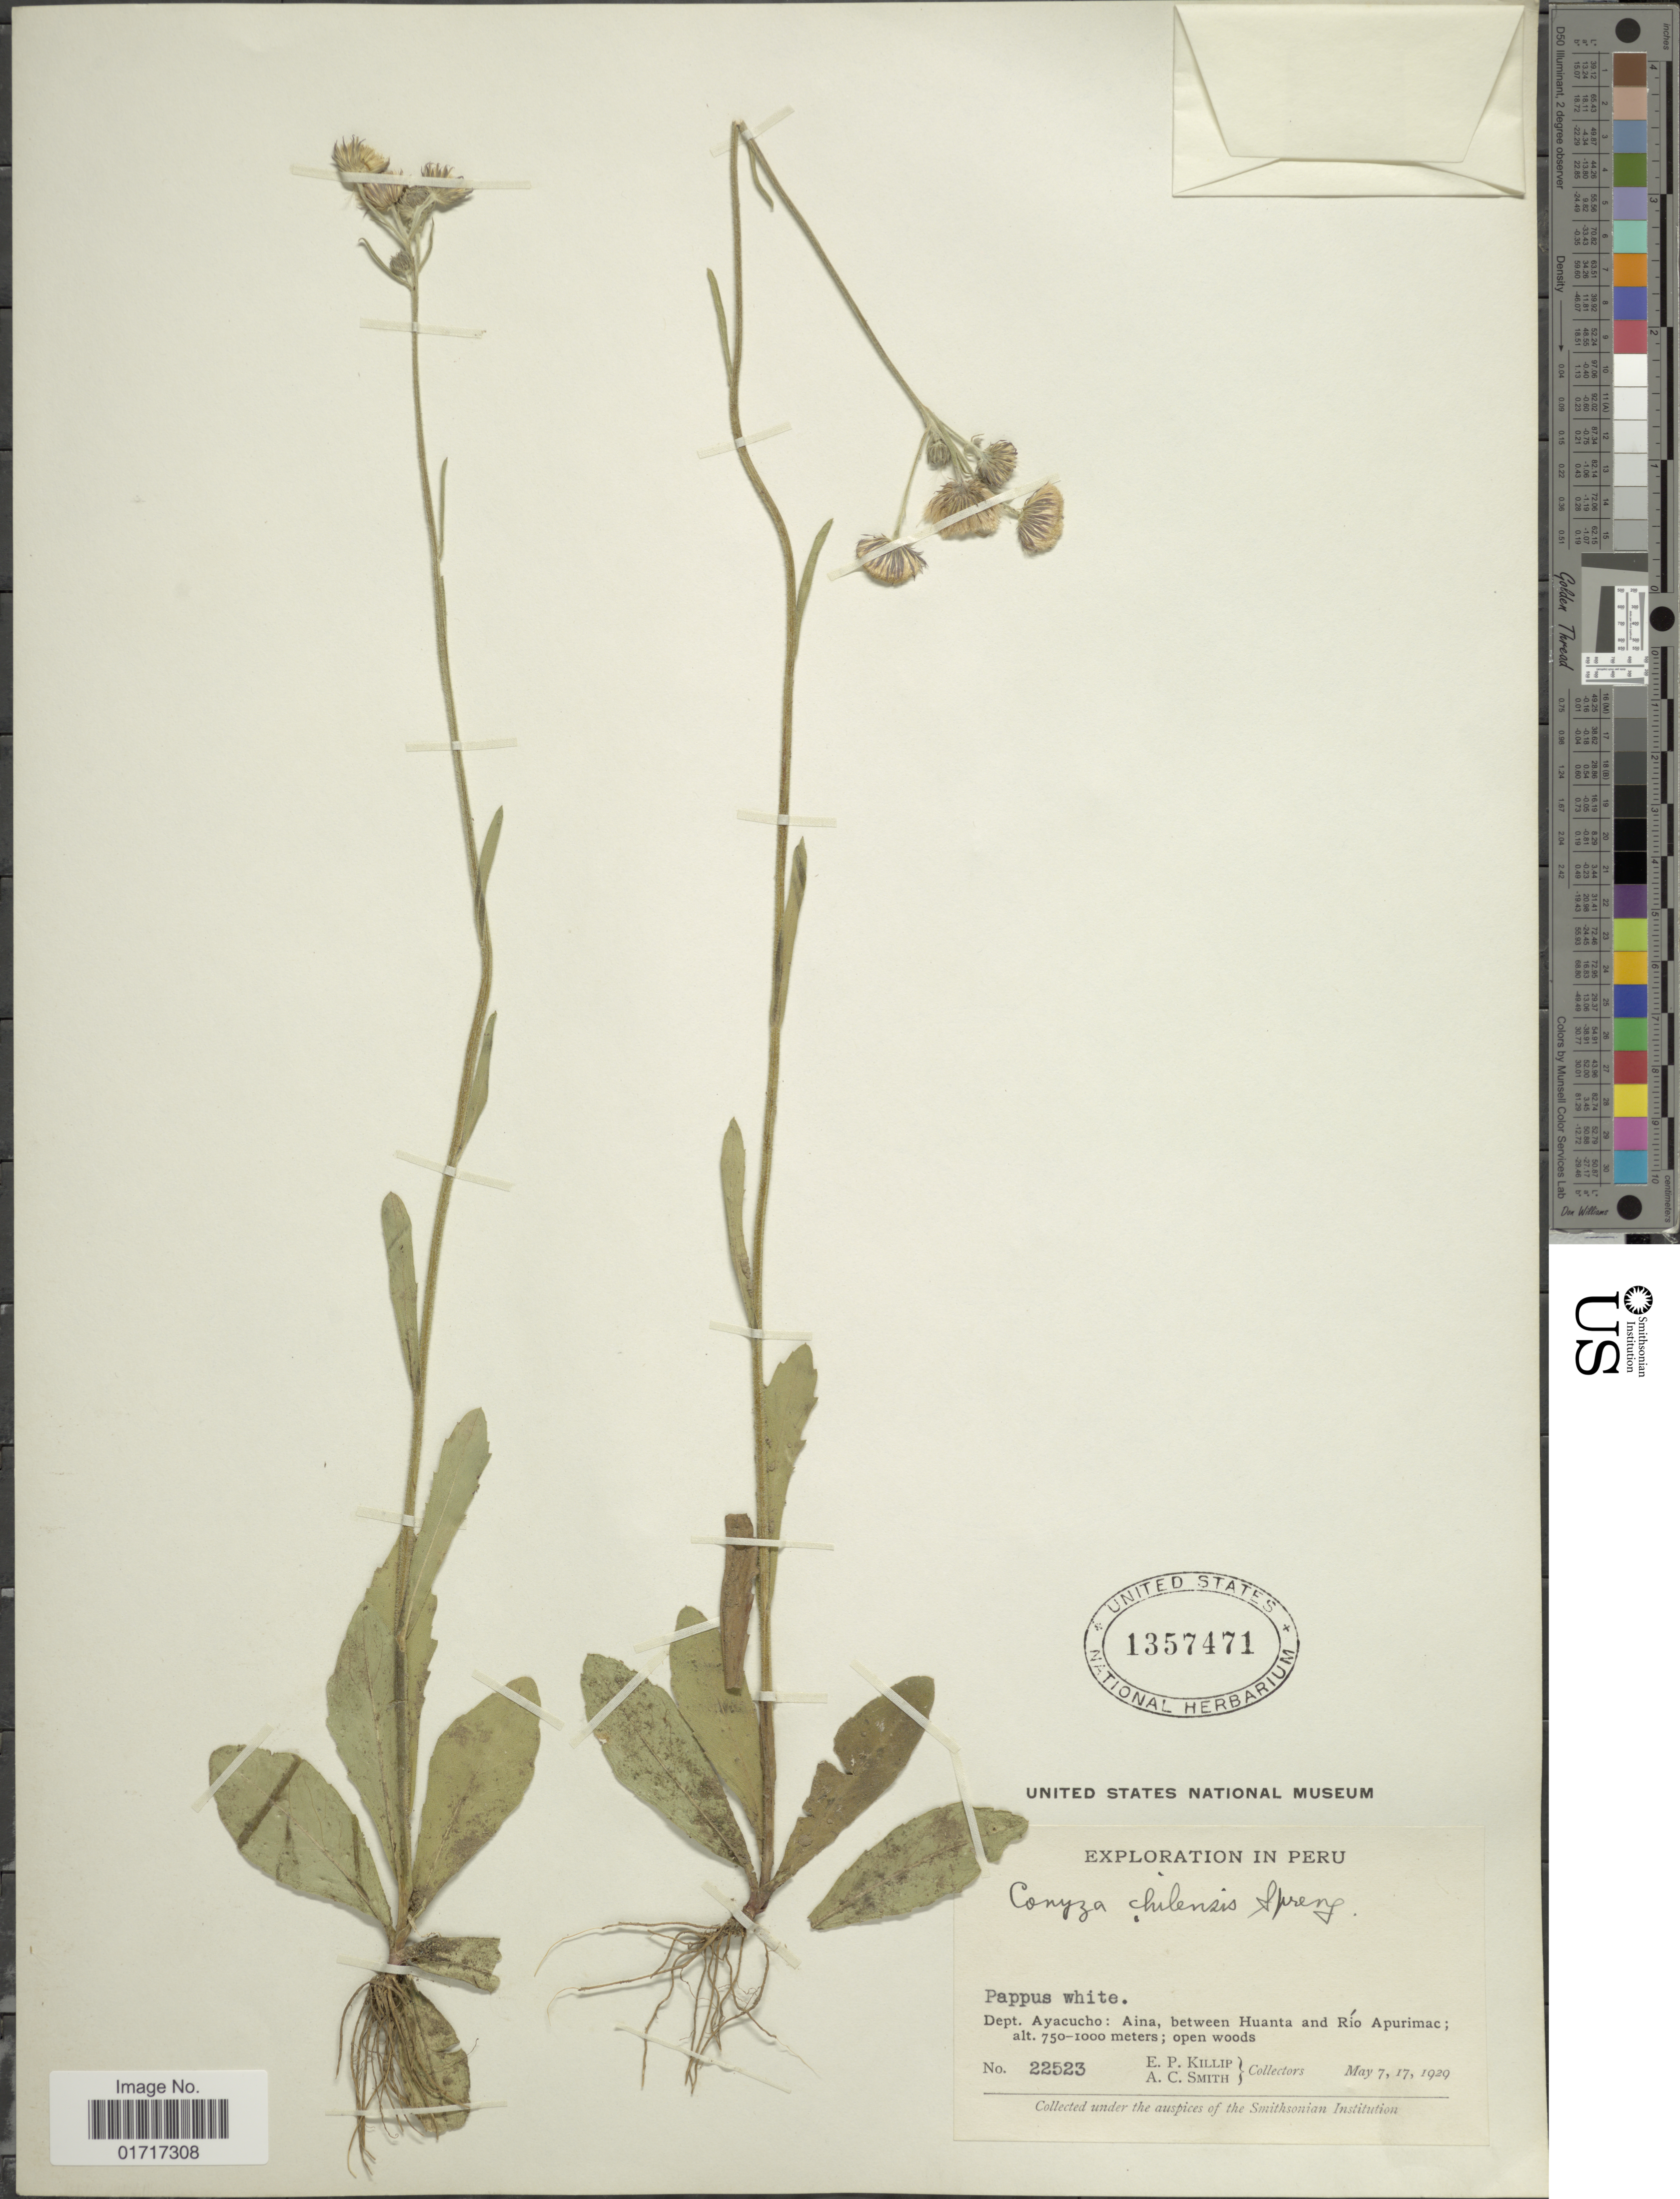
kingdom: Plantae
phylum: Tracheophyta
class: Magnoliopsida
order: Asterales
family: Asteraceae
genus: Conyza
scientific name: Conyza primulaefolia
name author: (Lam.) Cuatrec. & Lourteig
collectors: E. P. Killip & A. C. Smith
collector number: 22523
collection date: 1929-05-07/1929-05-17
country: Peru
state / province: Ayacucho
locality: Dept. Ayacucho: Aina, between Huanta and Rio Apurimac.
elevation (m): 750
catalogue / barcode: US 1357471